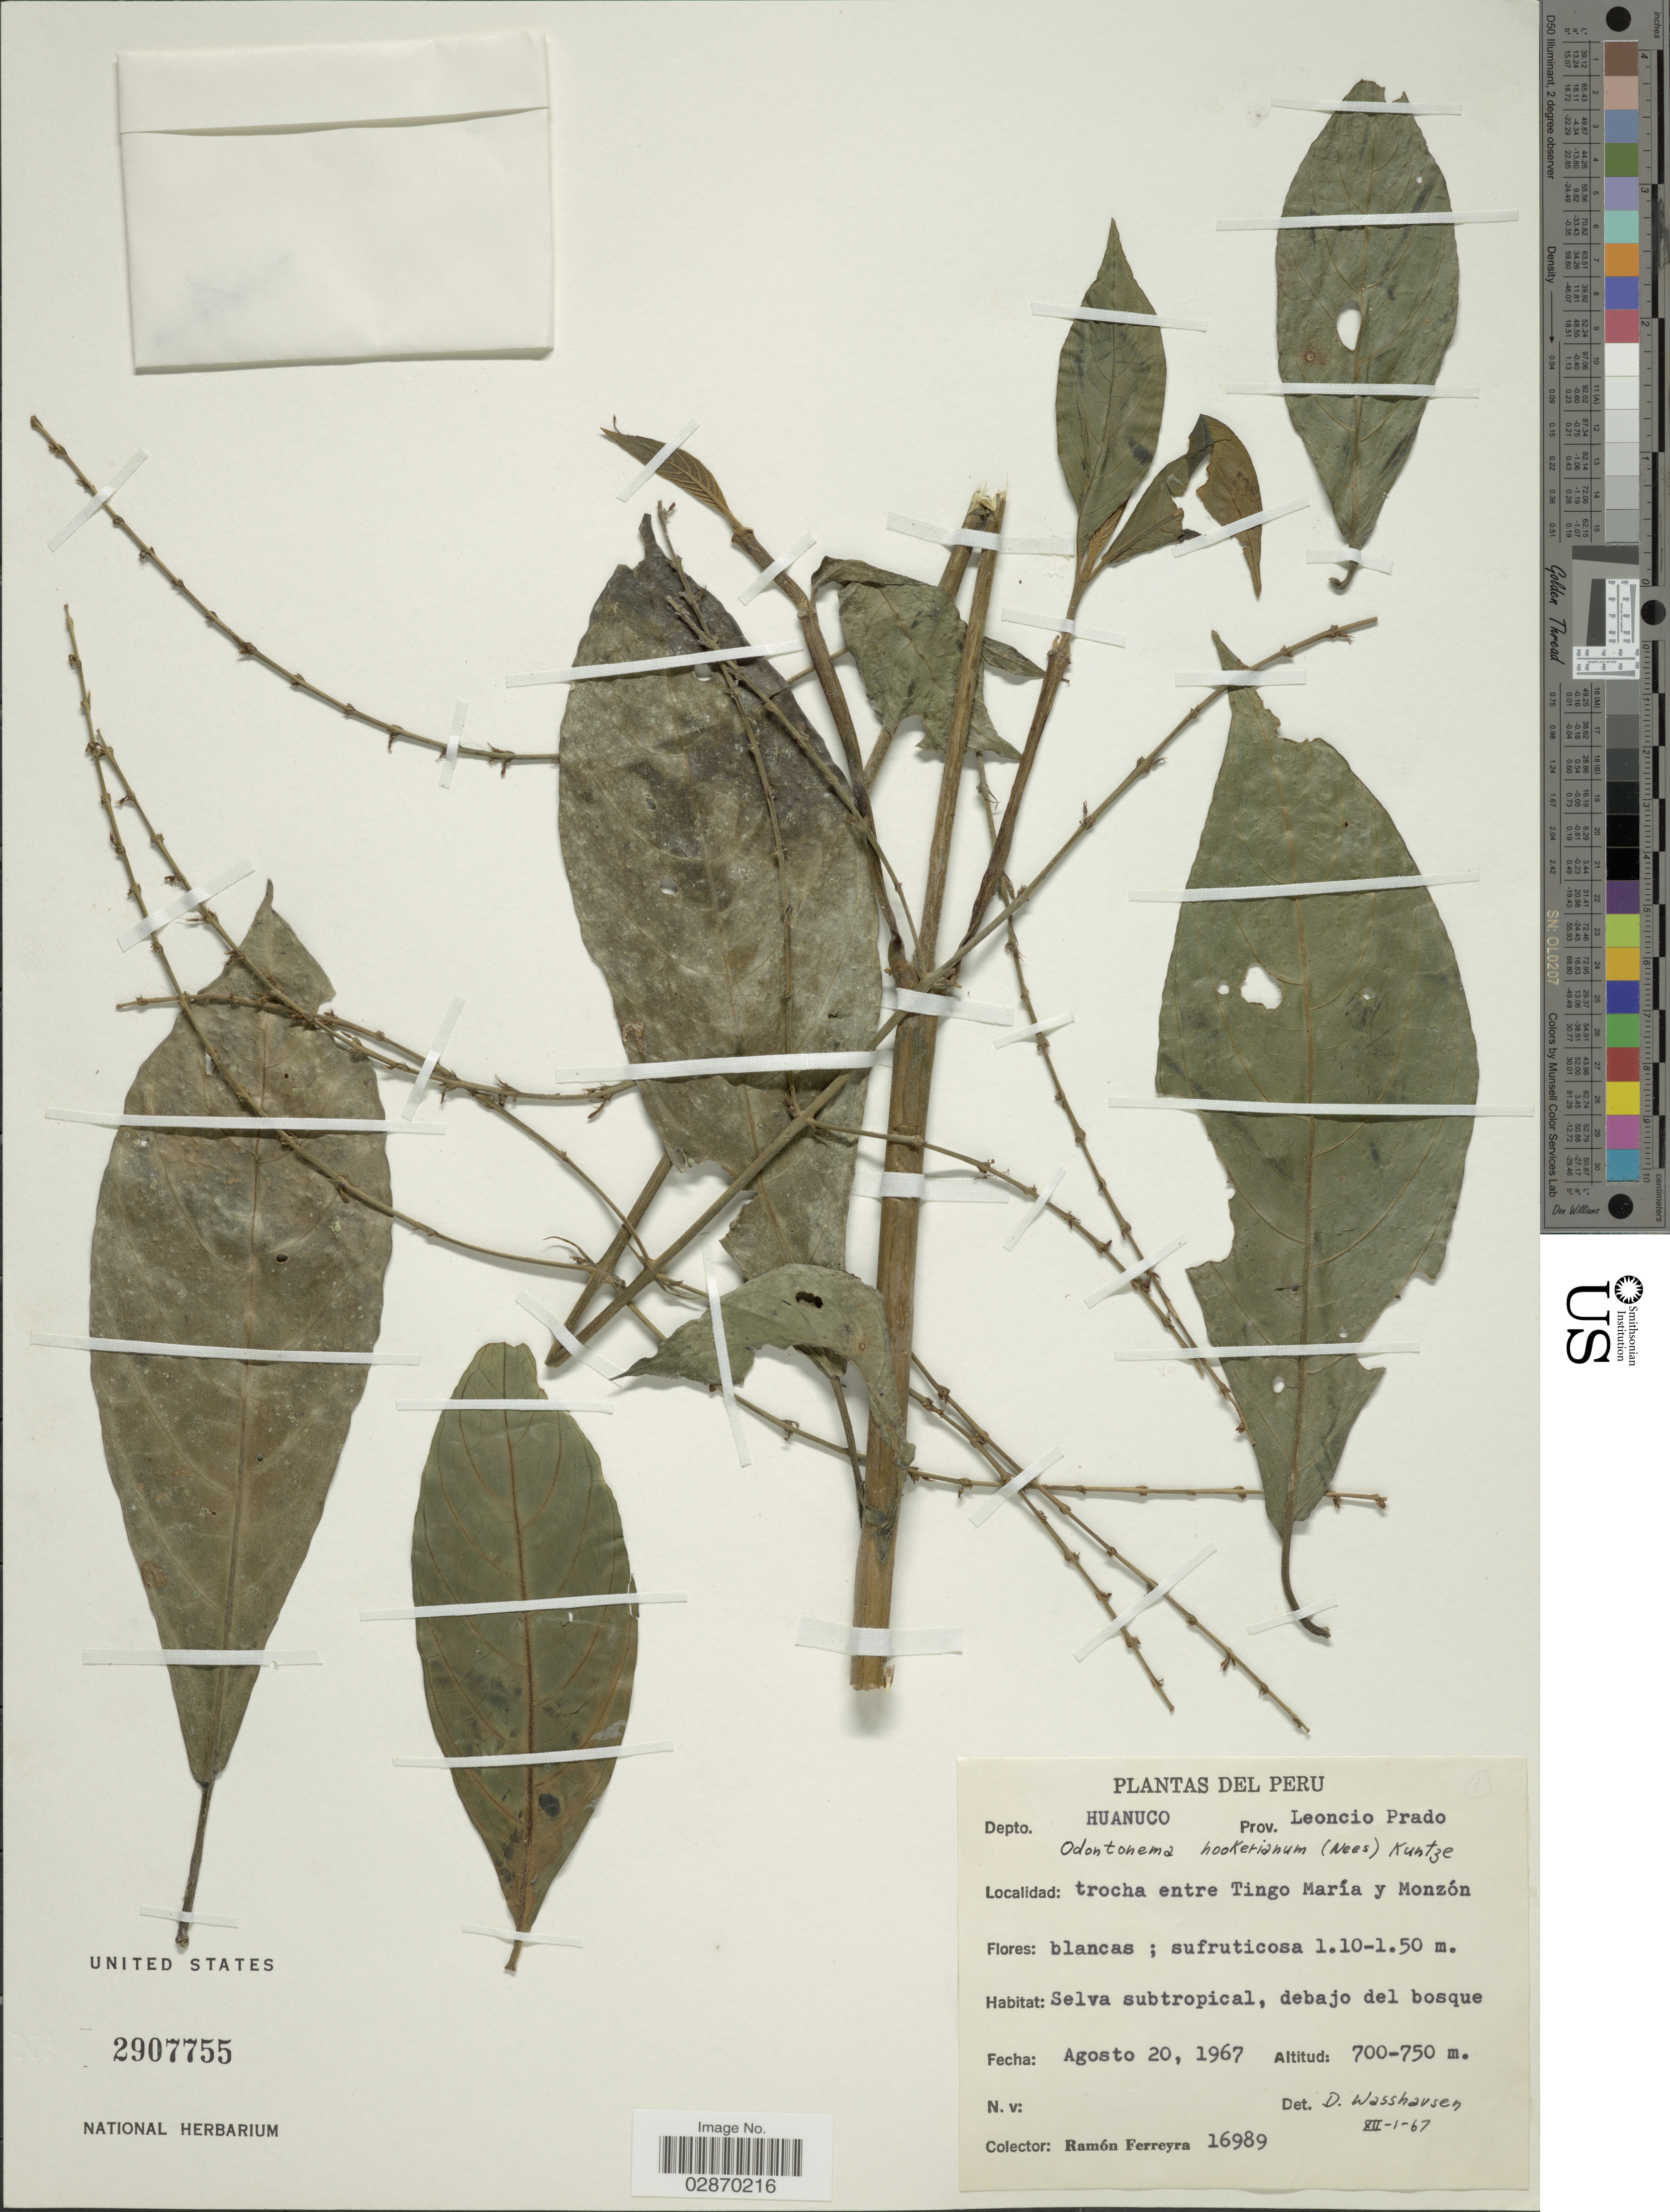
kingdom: Plantae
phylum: Tracheophyta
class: Magnoliopsida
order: Lamiales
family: Acanthaceae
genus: Pseuderanthemum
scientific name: Pseuderanthemum sp.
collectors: R. A. Ferreyra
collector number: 16989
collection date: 1967-08-20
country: Peru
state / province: Huánuco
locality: Depto. Huanuco. Prov. Leoncio Prado. Trocha entre Tingo María y Monzón.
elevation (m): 700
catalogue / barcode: US 2907755